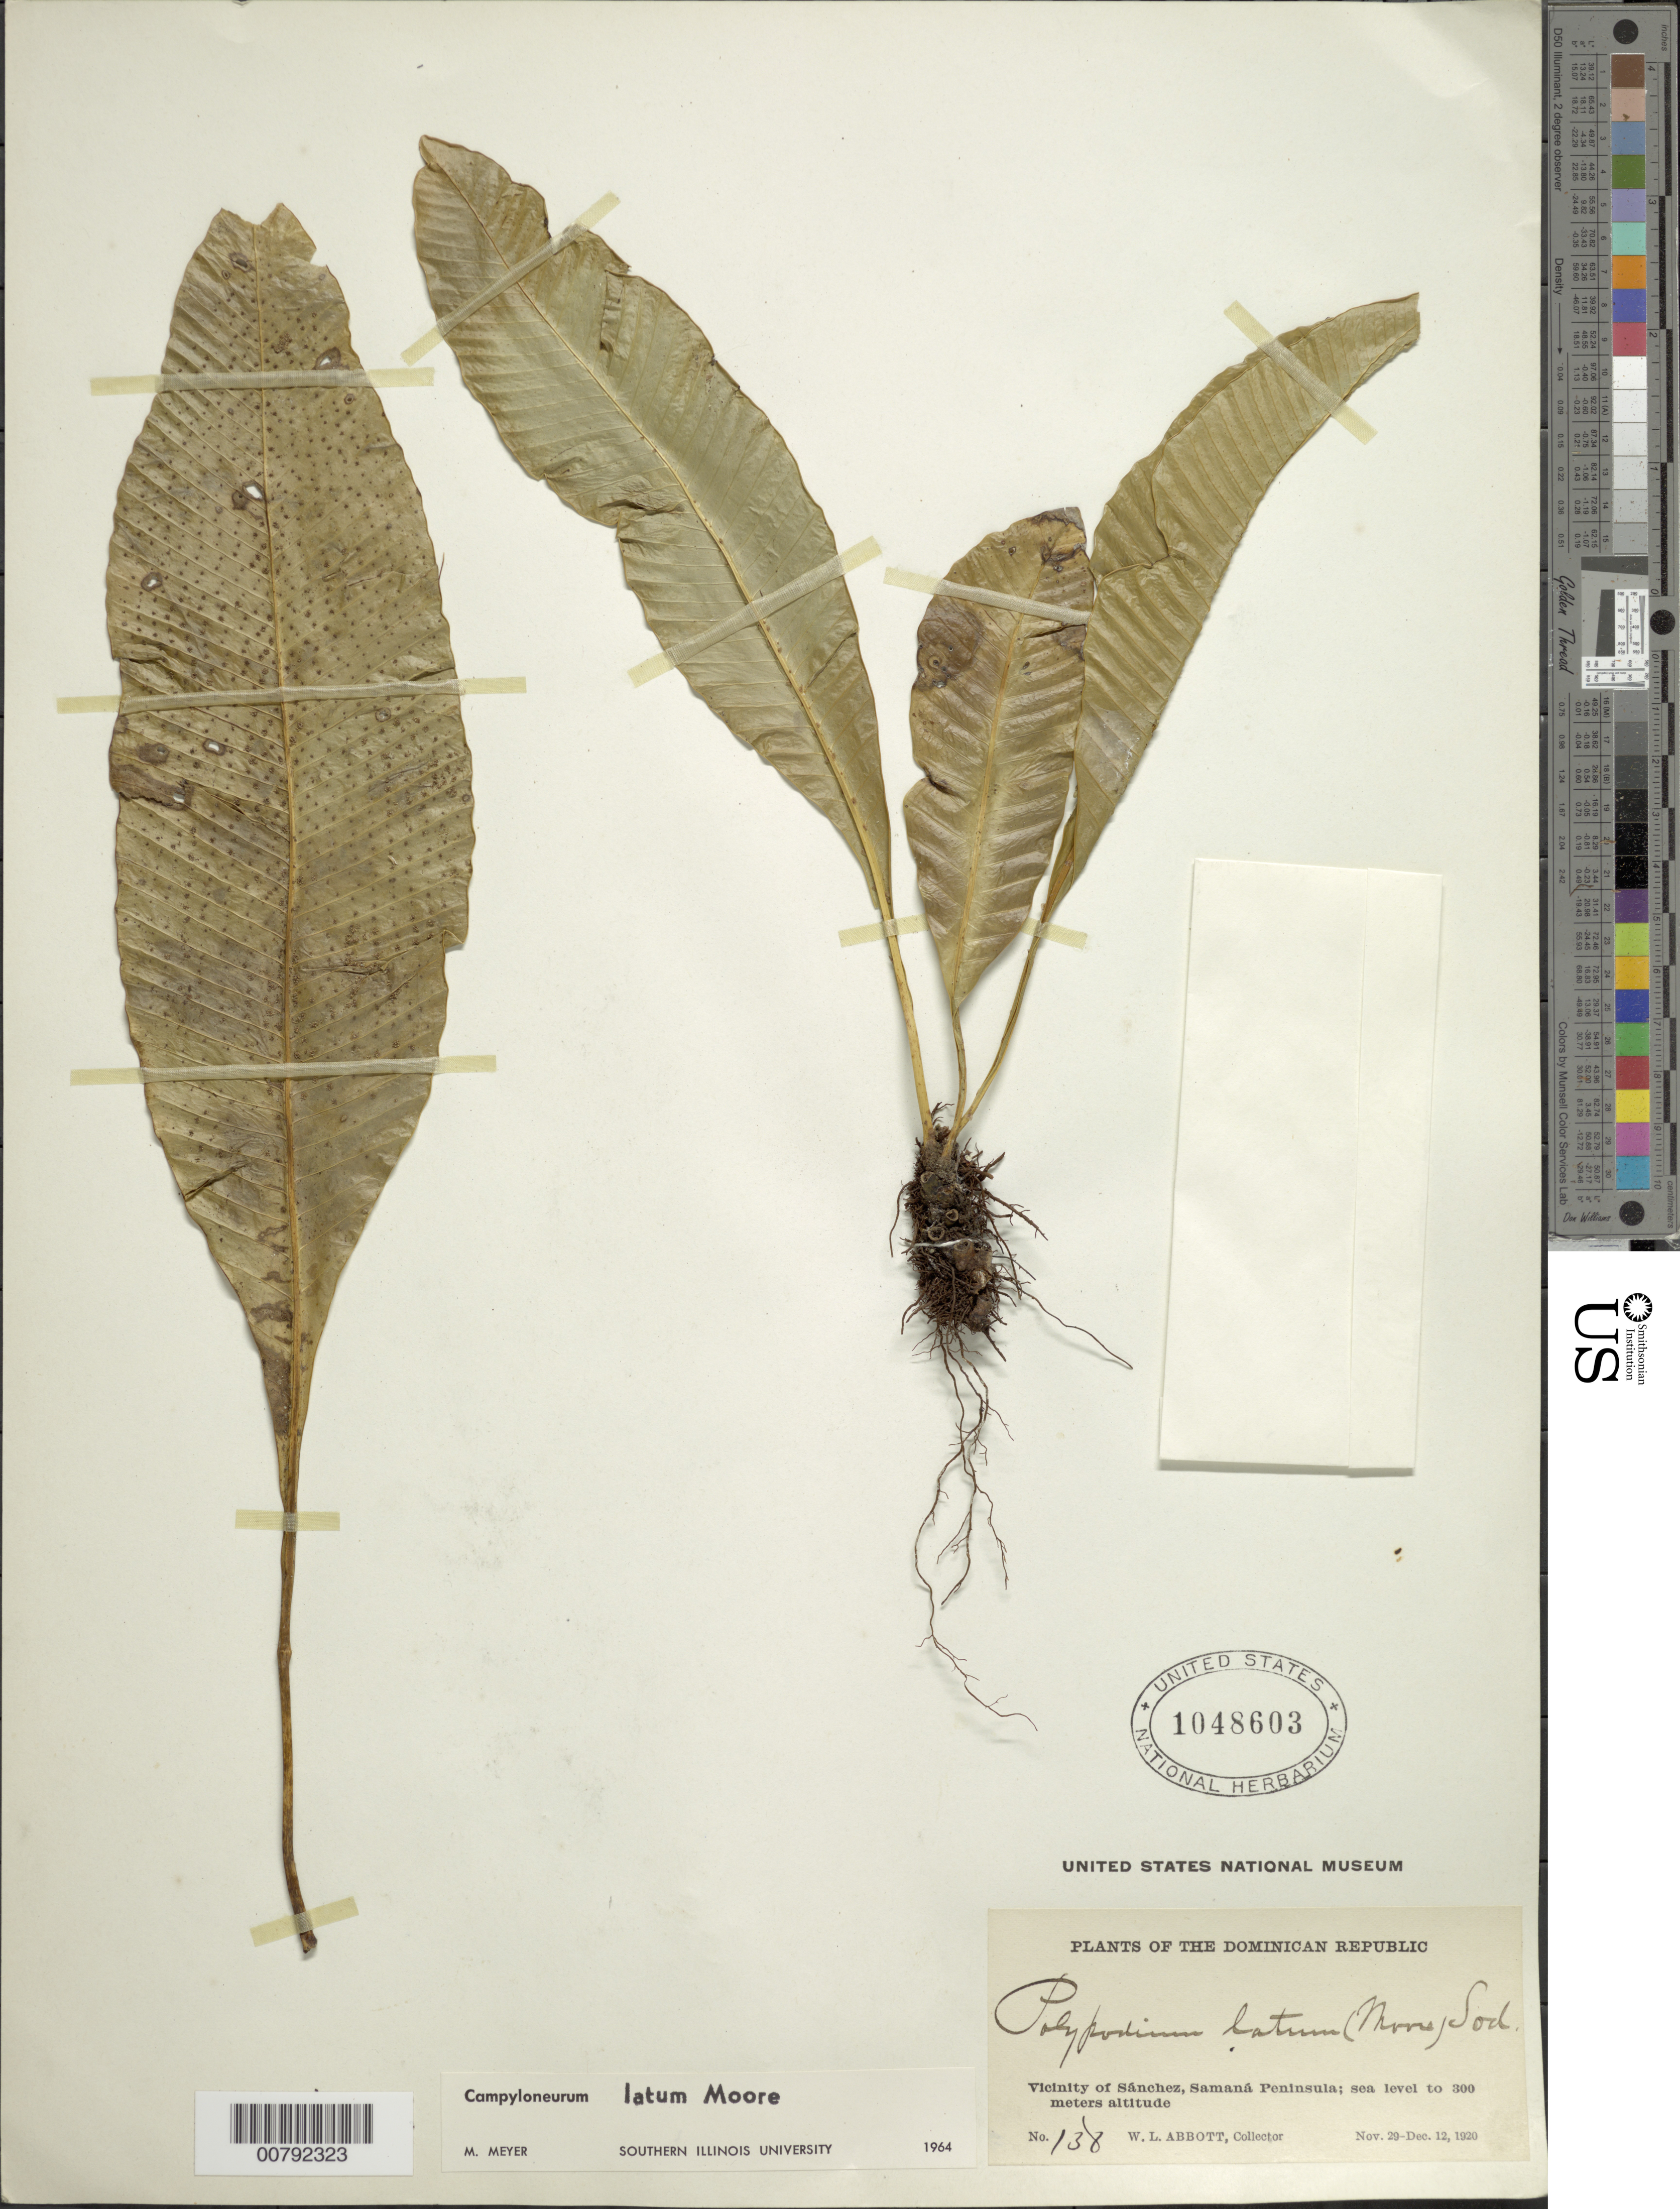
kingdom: Plantae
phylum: Tracheophyta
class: Polypodiopsida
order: Polypodiales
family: Polypodiaceae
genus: Campyloneurum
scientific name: Campyloneurum latum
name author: T. Moore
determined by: Meyer, M.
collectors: W. L. Abbott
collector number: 138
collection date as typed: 29 Dec 1920 12 Dec 1920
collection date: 1920-12-12/1920-12-29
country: Dominican Republic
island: Hispaniola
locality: Sánchez vicinity, Samaná Peninsula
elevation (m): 0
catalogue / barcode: US 1048603